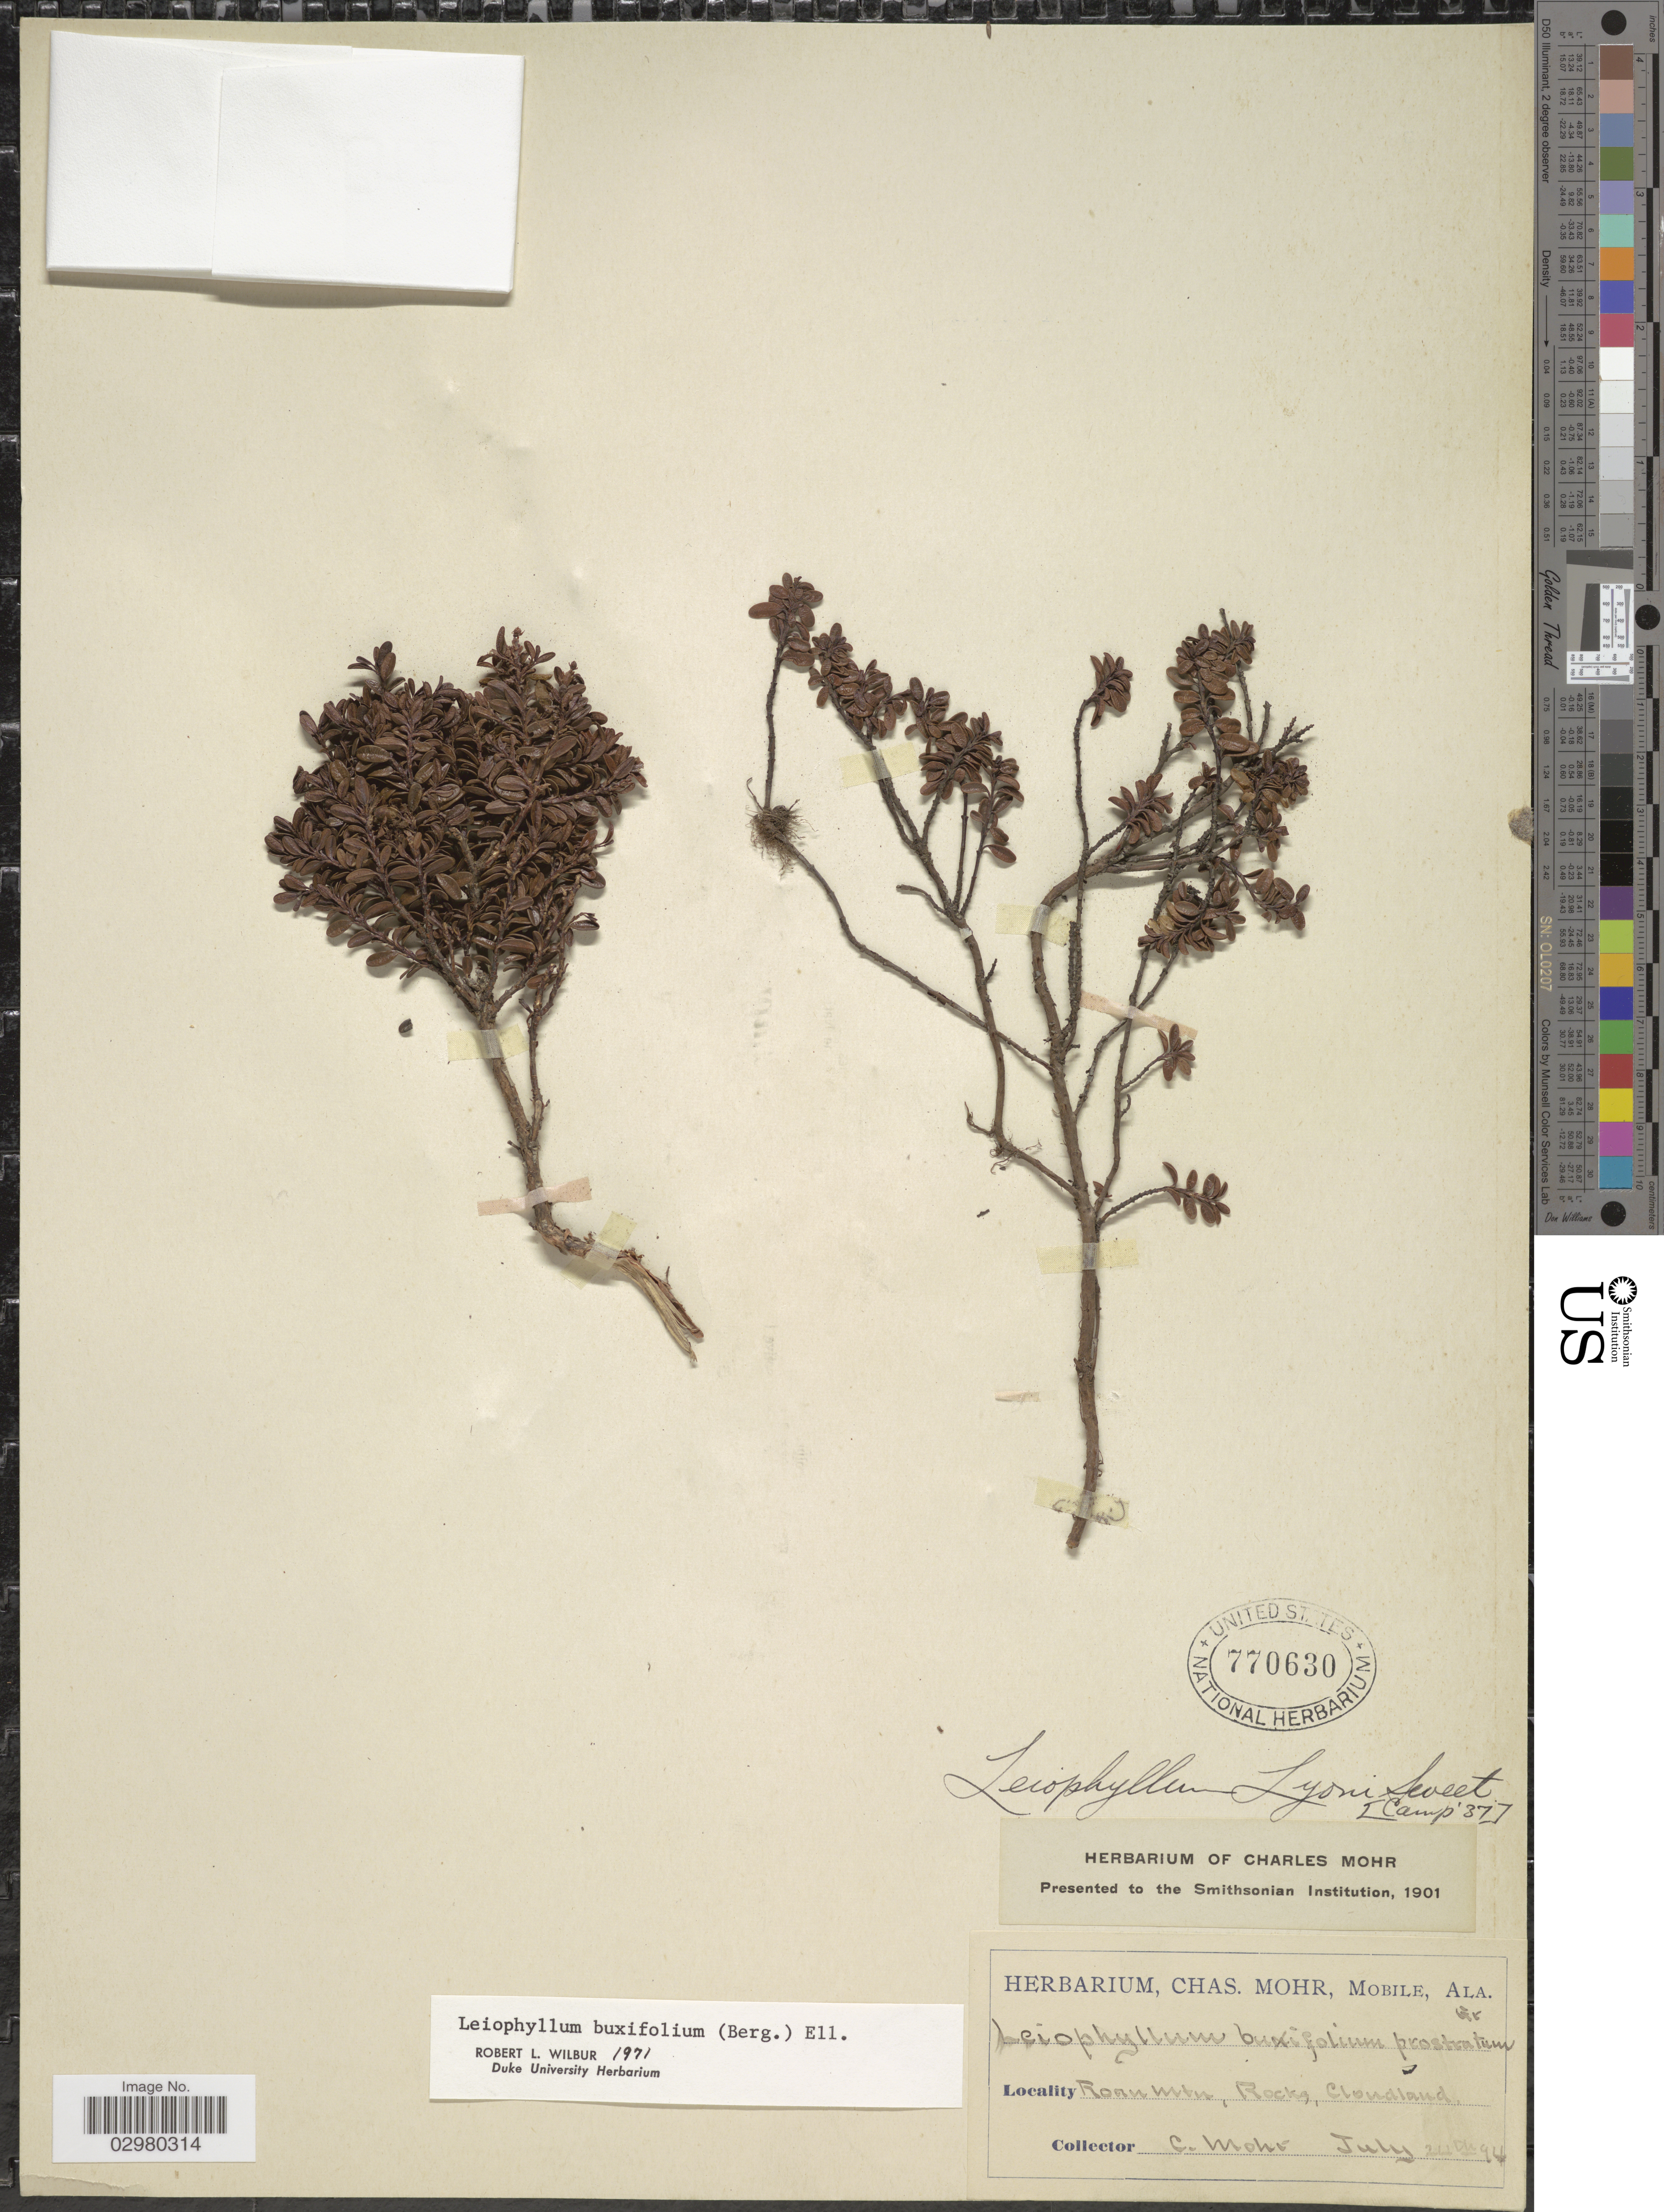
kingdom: Plantae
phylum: Tracheophyta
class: Magnoliopsida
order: Ericales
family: Ericaceae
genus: Leiophyllum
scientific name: Leiophyllum buxifolium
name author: (Bergius) Elliott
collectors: C. T. Mohr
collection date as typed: Transcribed d/m/y: 24/7/94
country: United States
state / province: Alabama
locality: Roan Mtn, Rocks, Cloudland.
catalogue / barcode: US 770630